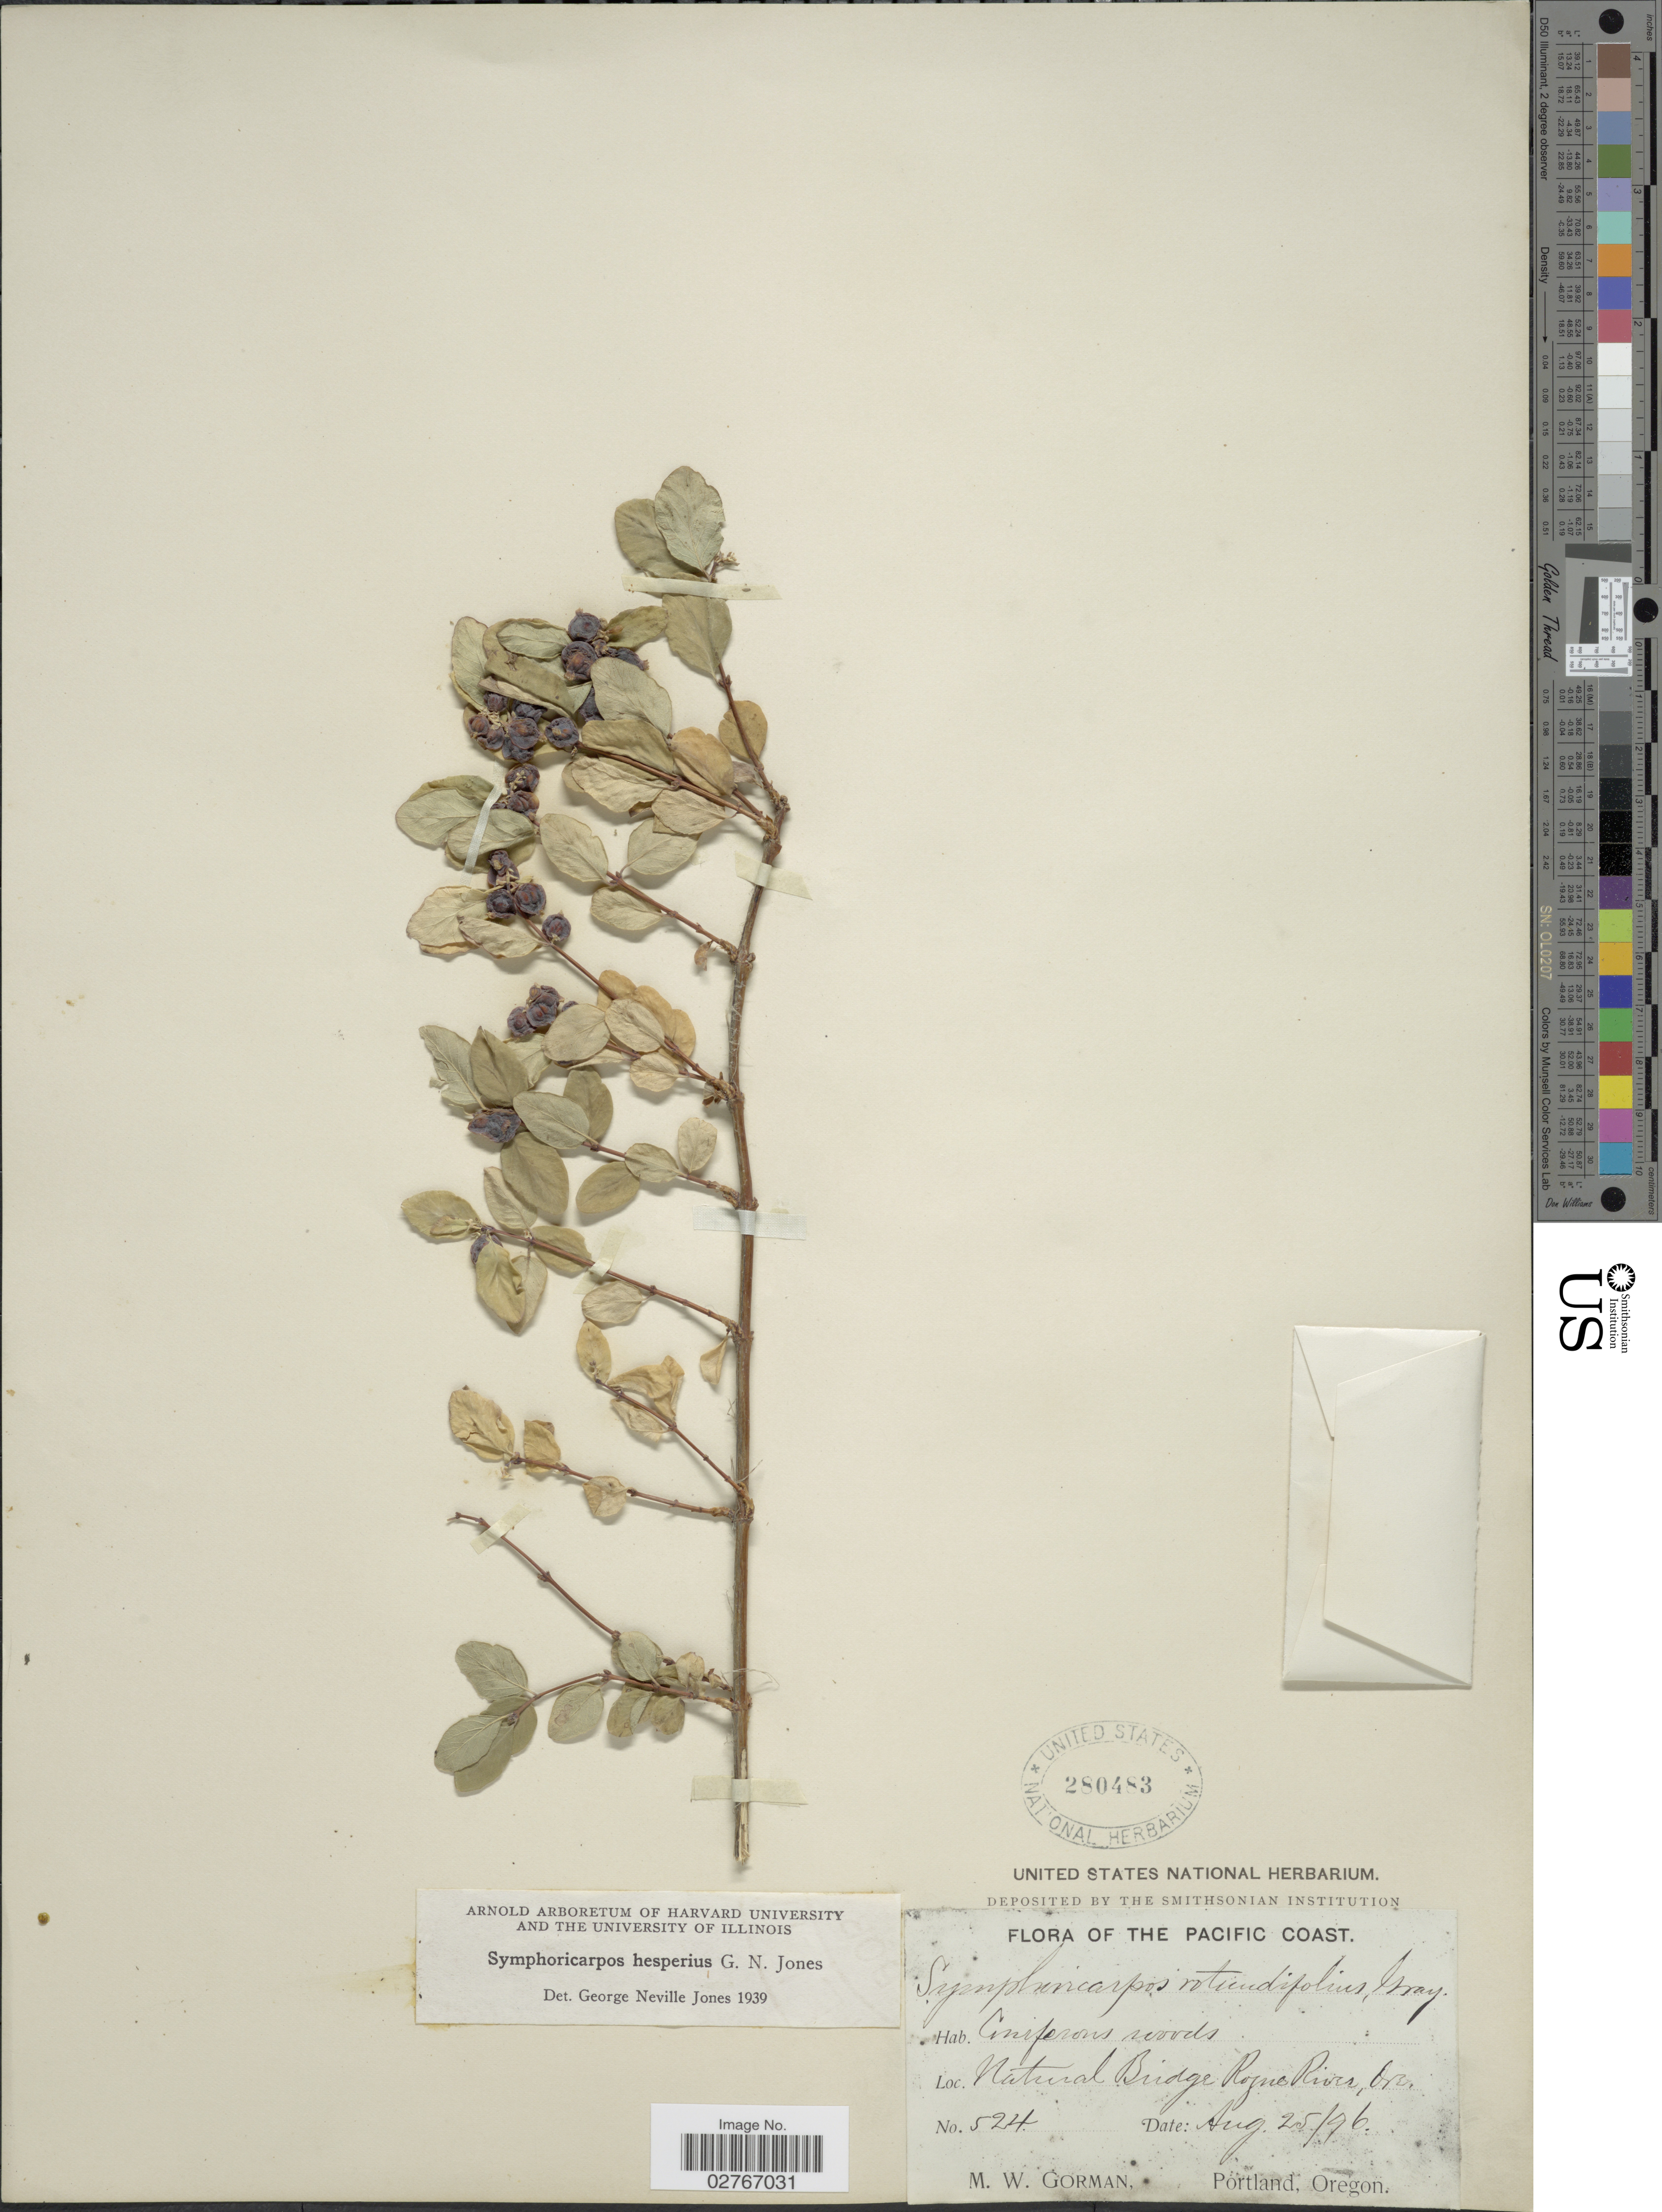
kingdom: Plantae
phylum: Tracheophyta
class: Magnoliopsida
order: Dipsacales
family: Caprifoliaceae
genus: Symphoricarpos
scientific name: Symphoricarpos hesperius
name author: G.N. Jones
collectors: M. W. Gorman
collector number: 524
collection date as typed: Transcribed d/m/y: 25/8/96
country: United States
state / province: Oregon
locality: The Pacific Coast. Natural Bridge Rogue River.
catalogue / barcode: US 280483